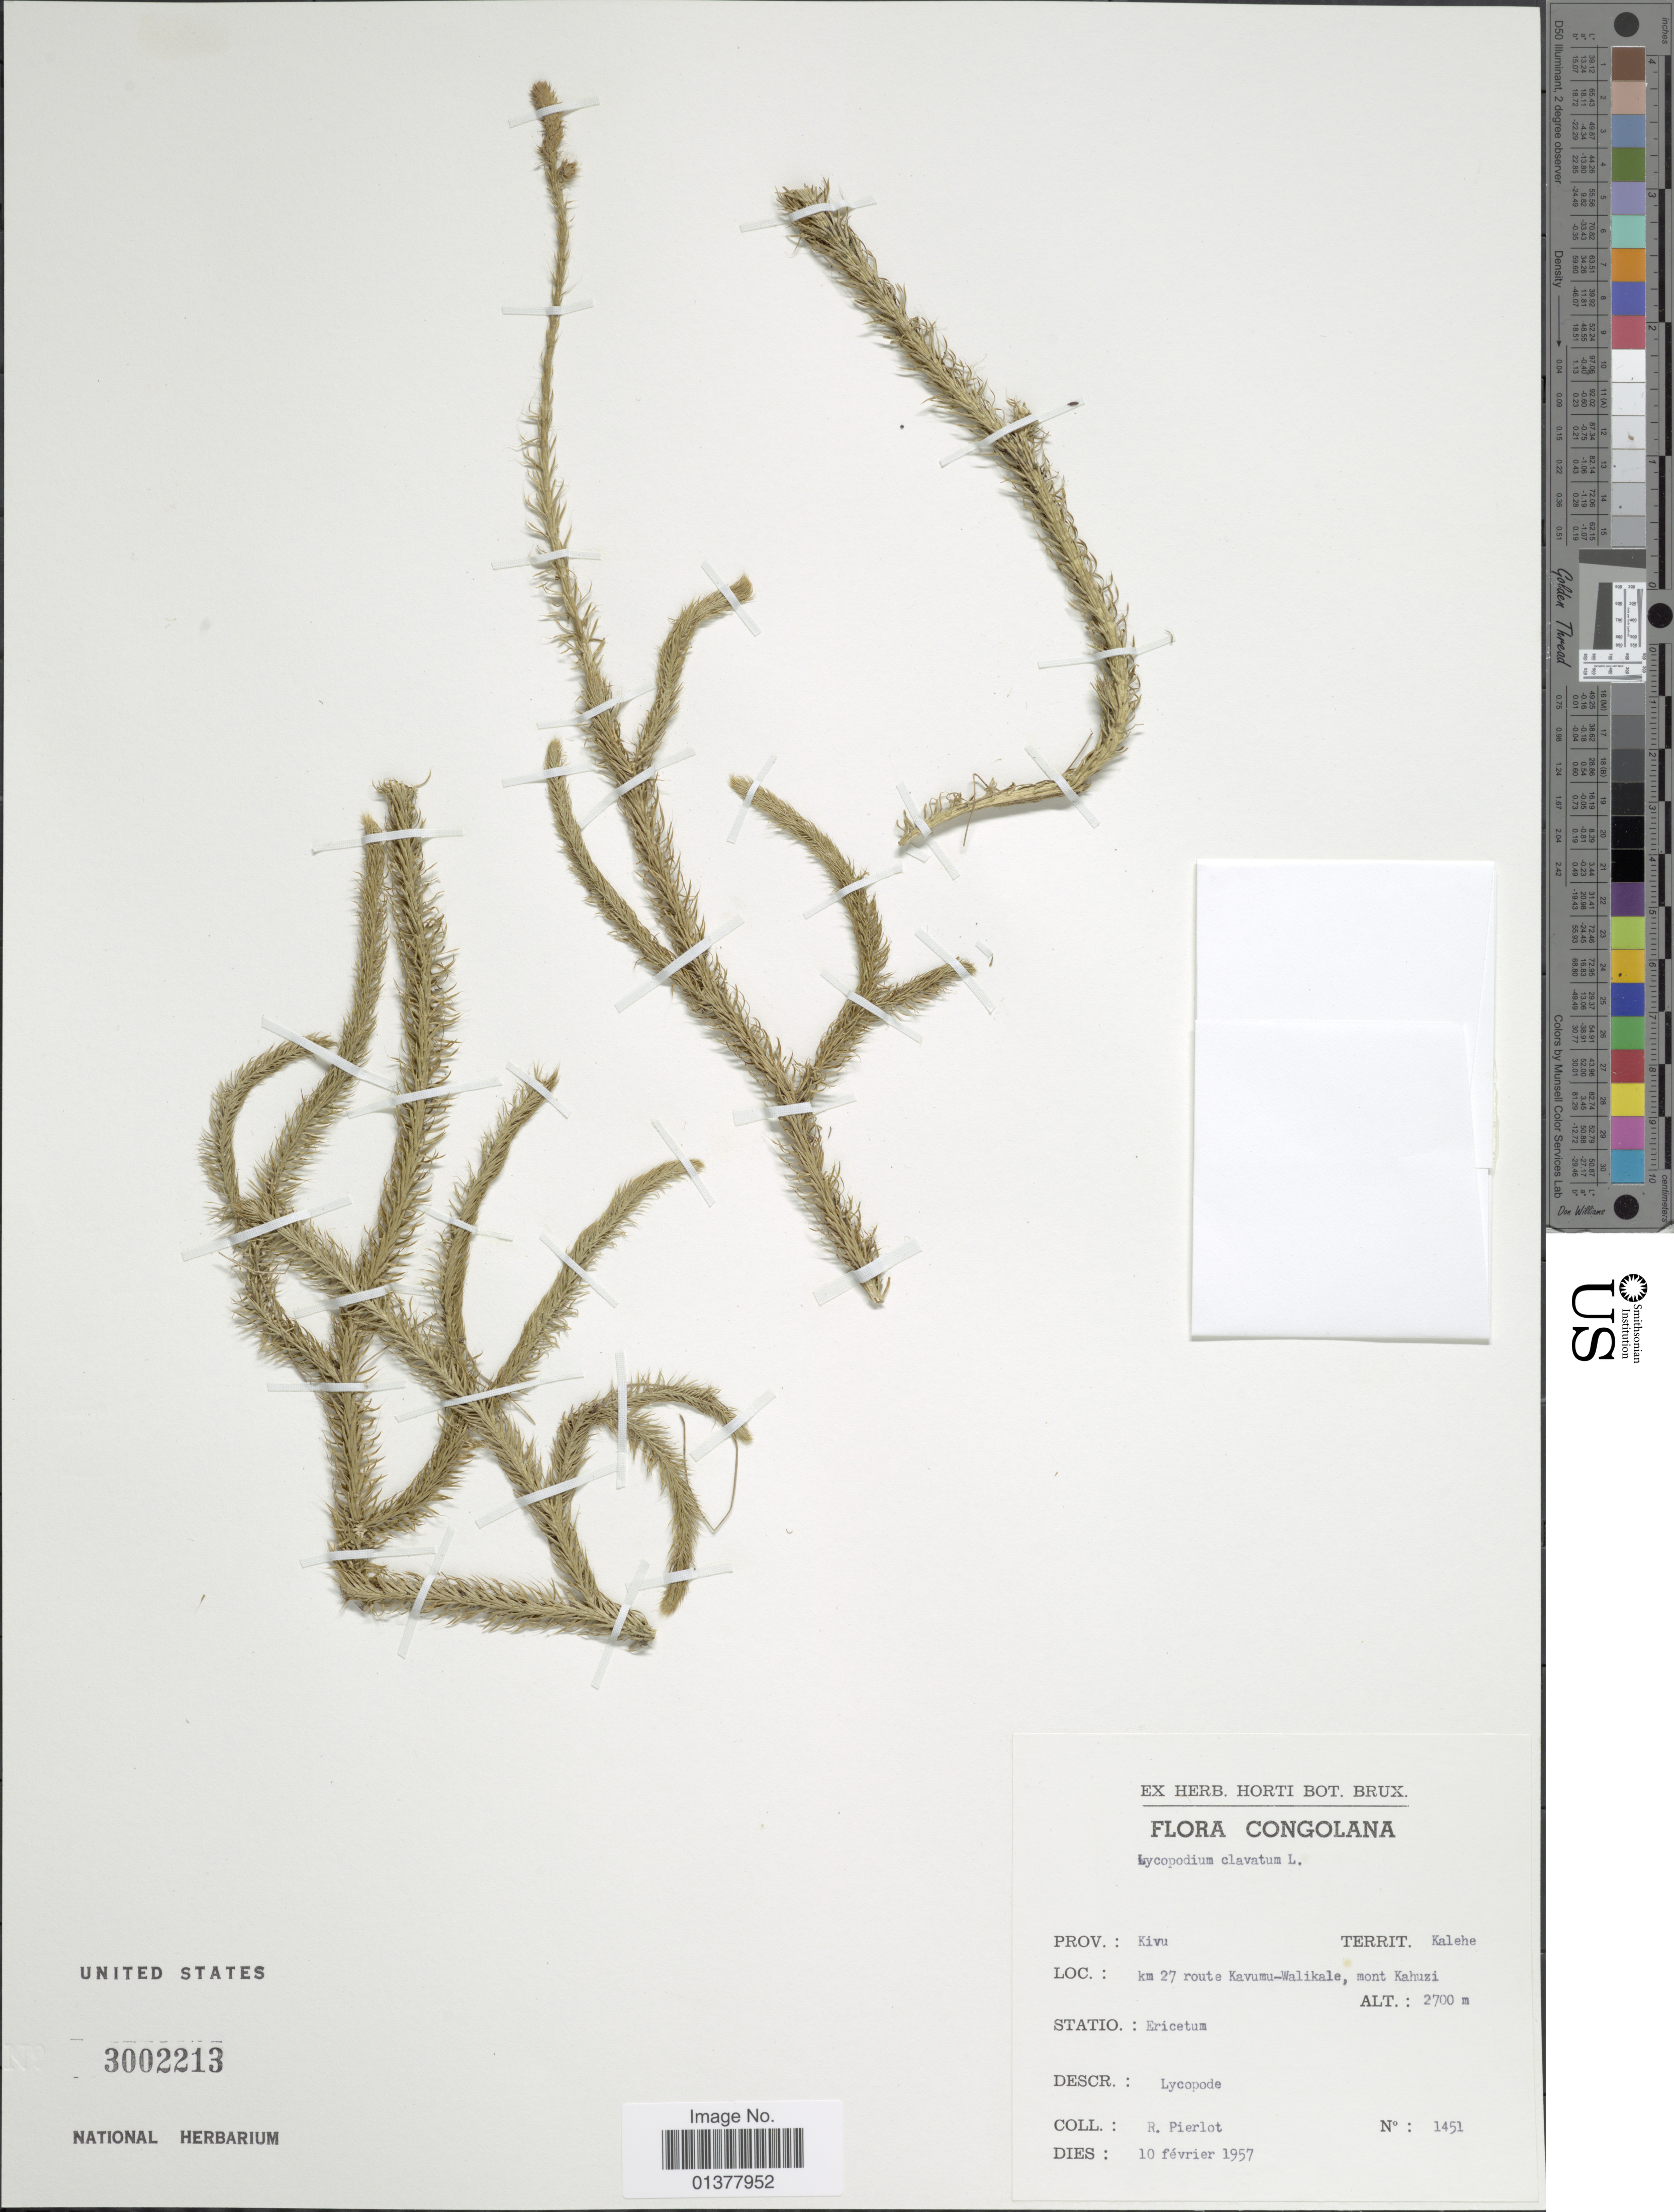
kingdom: Plantae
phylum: Tracheophyta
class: Lycopodiopsida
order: Lycopodiales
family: Lycopodiaceae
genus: Lycopodium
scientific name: Lycopodium clavatum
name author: L.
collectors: R. Pierlot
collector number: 1451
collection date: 1957-02-10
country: Congo, Democratic Republic of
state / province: Nord-Kivu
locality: Kalehe, km 27 route Kavumu-Walikali, Mont Kahuzi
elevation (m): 2700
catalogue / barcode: US 3002213